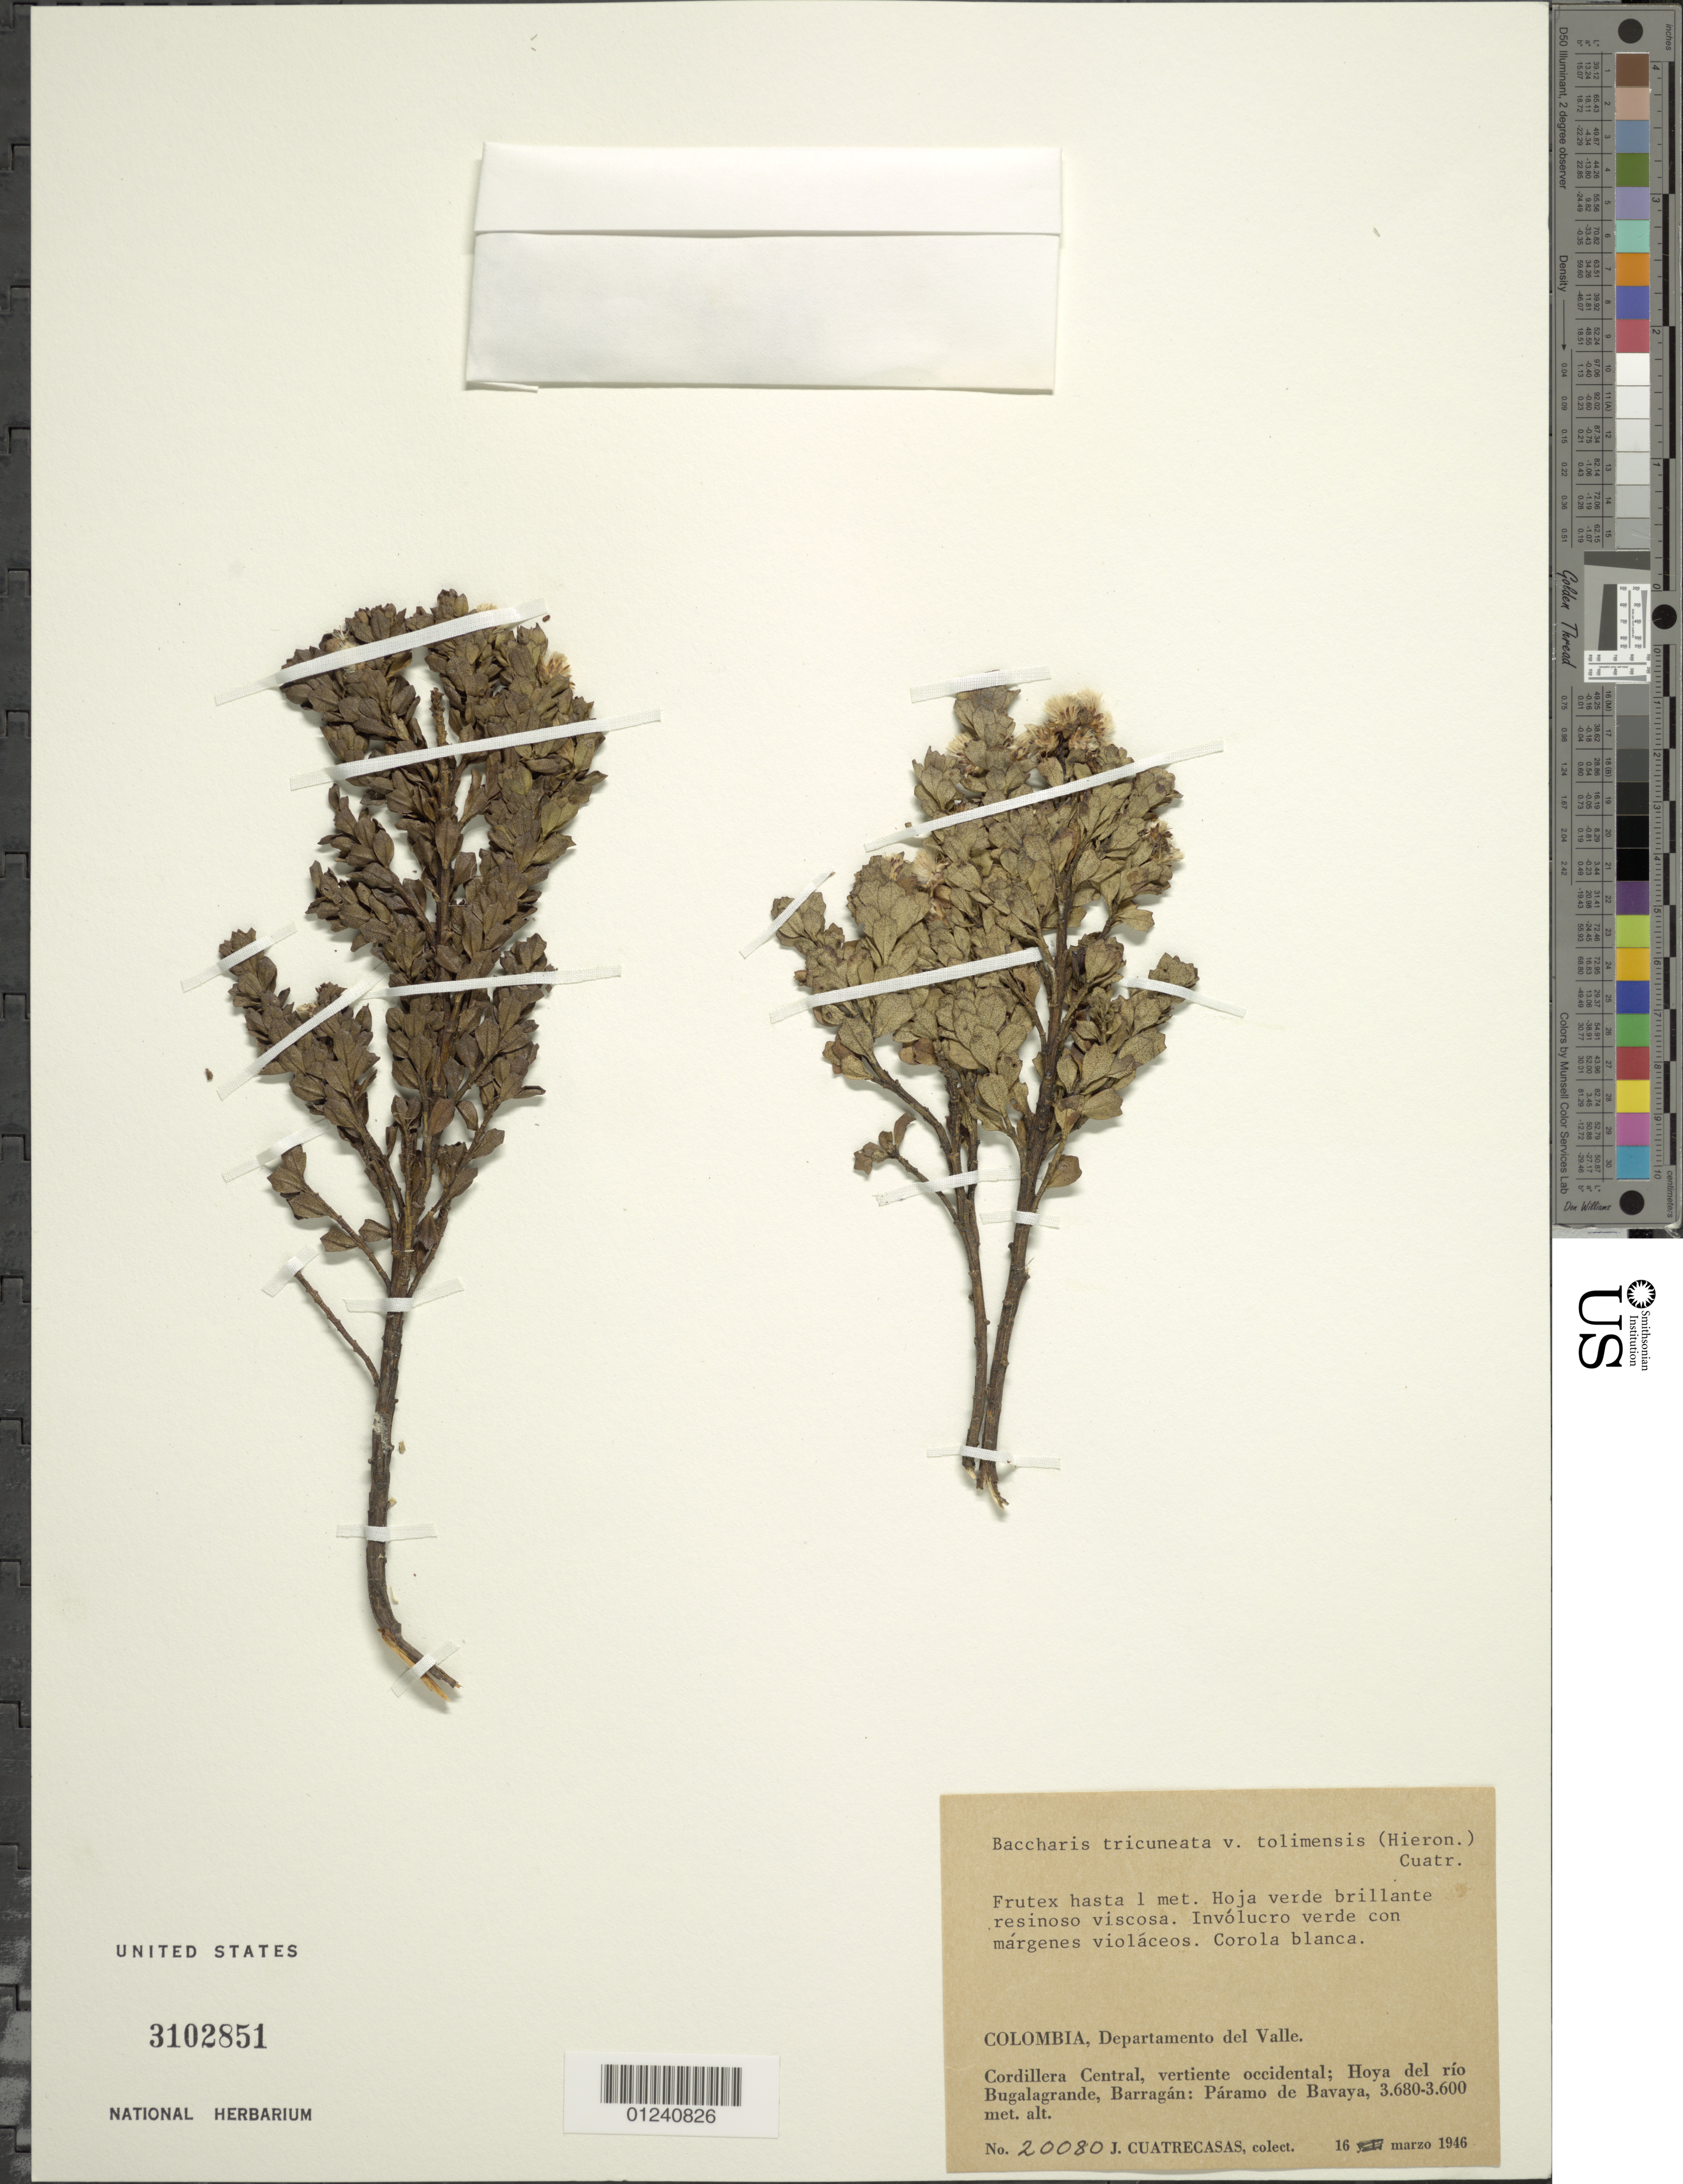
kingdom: Plantae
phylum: Tracheophyta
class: Magnoliopsida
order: Asterales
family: Asteraceae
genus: Baccharis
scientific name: Baccharis tricuneata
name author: (L. f.) Pers.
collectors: J. Cuatrecasas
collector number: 20080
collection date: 1946-03-16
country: Colombia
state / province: Valle del Cauca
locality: Cordillera Central; vertiente occidental; Hoya del río Bugalagrande, Barragán: Páramo de Bavaya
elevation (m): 3600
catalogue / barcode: US 3102851